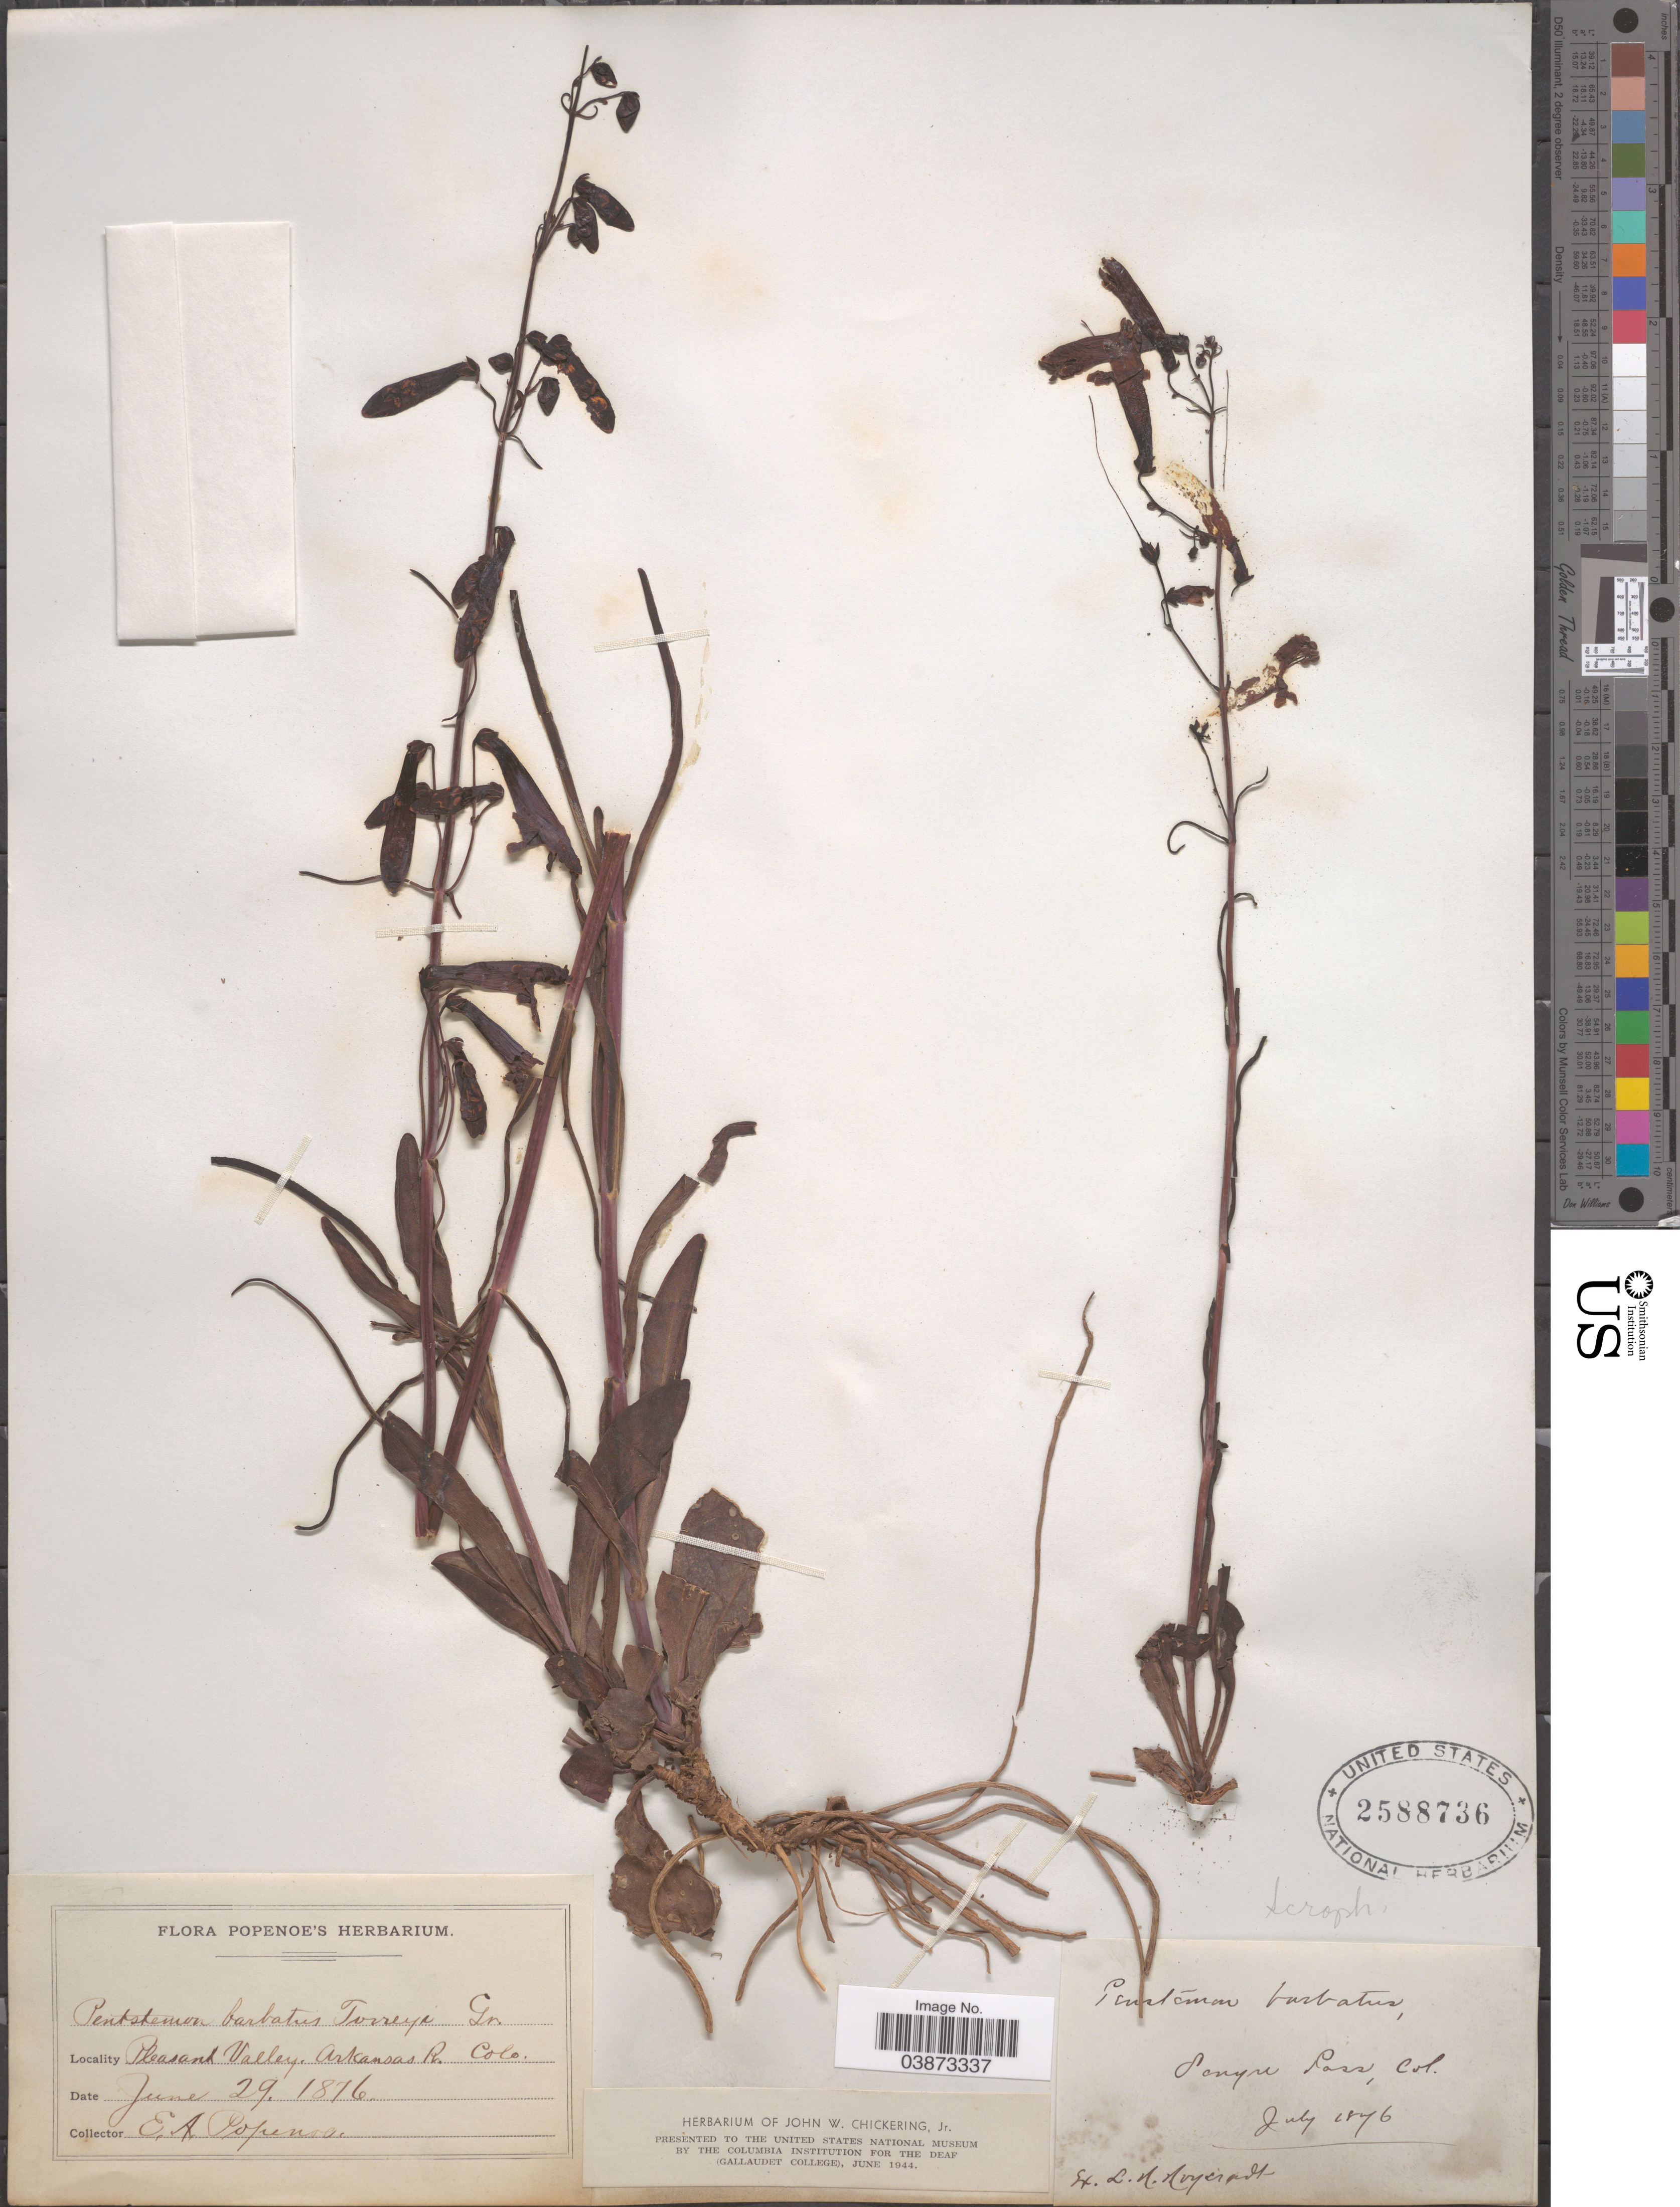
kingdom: Plantae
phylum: Tracheophyta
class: Magnoliopsida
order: Lamiales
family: Plantaginaceae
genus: Penstemon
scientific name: Penstemon barbatus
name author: (Cav.) Roth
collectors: E. A. Popenoe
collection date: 1876-06-29/1876-07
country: United States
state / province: Colorado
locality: Label 1: Pleasant Valley. Arkansas R.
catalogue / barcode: US 2588736